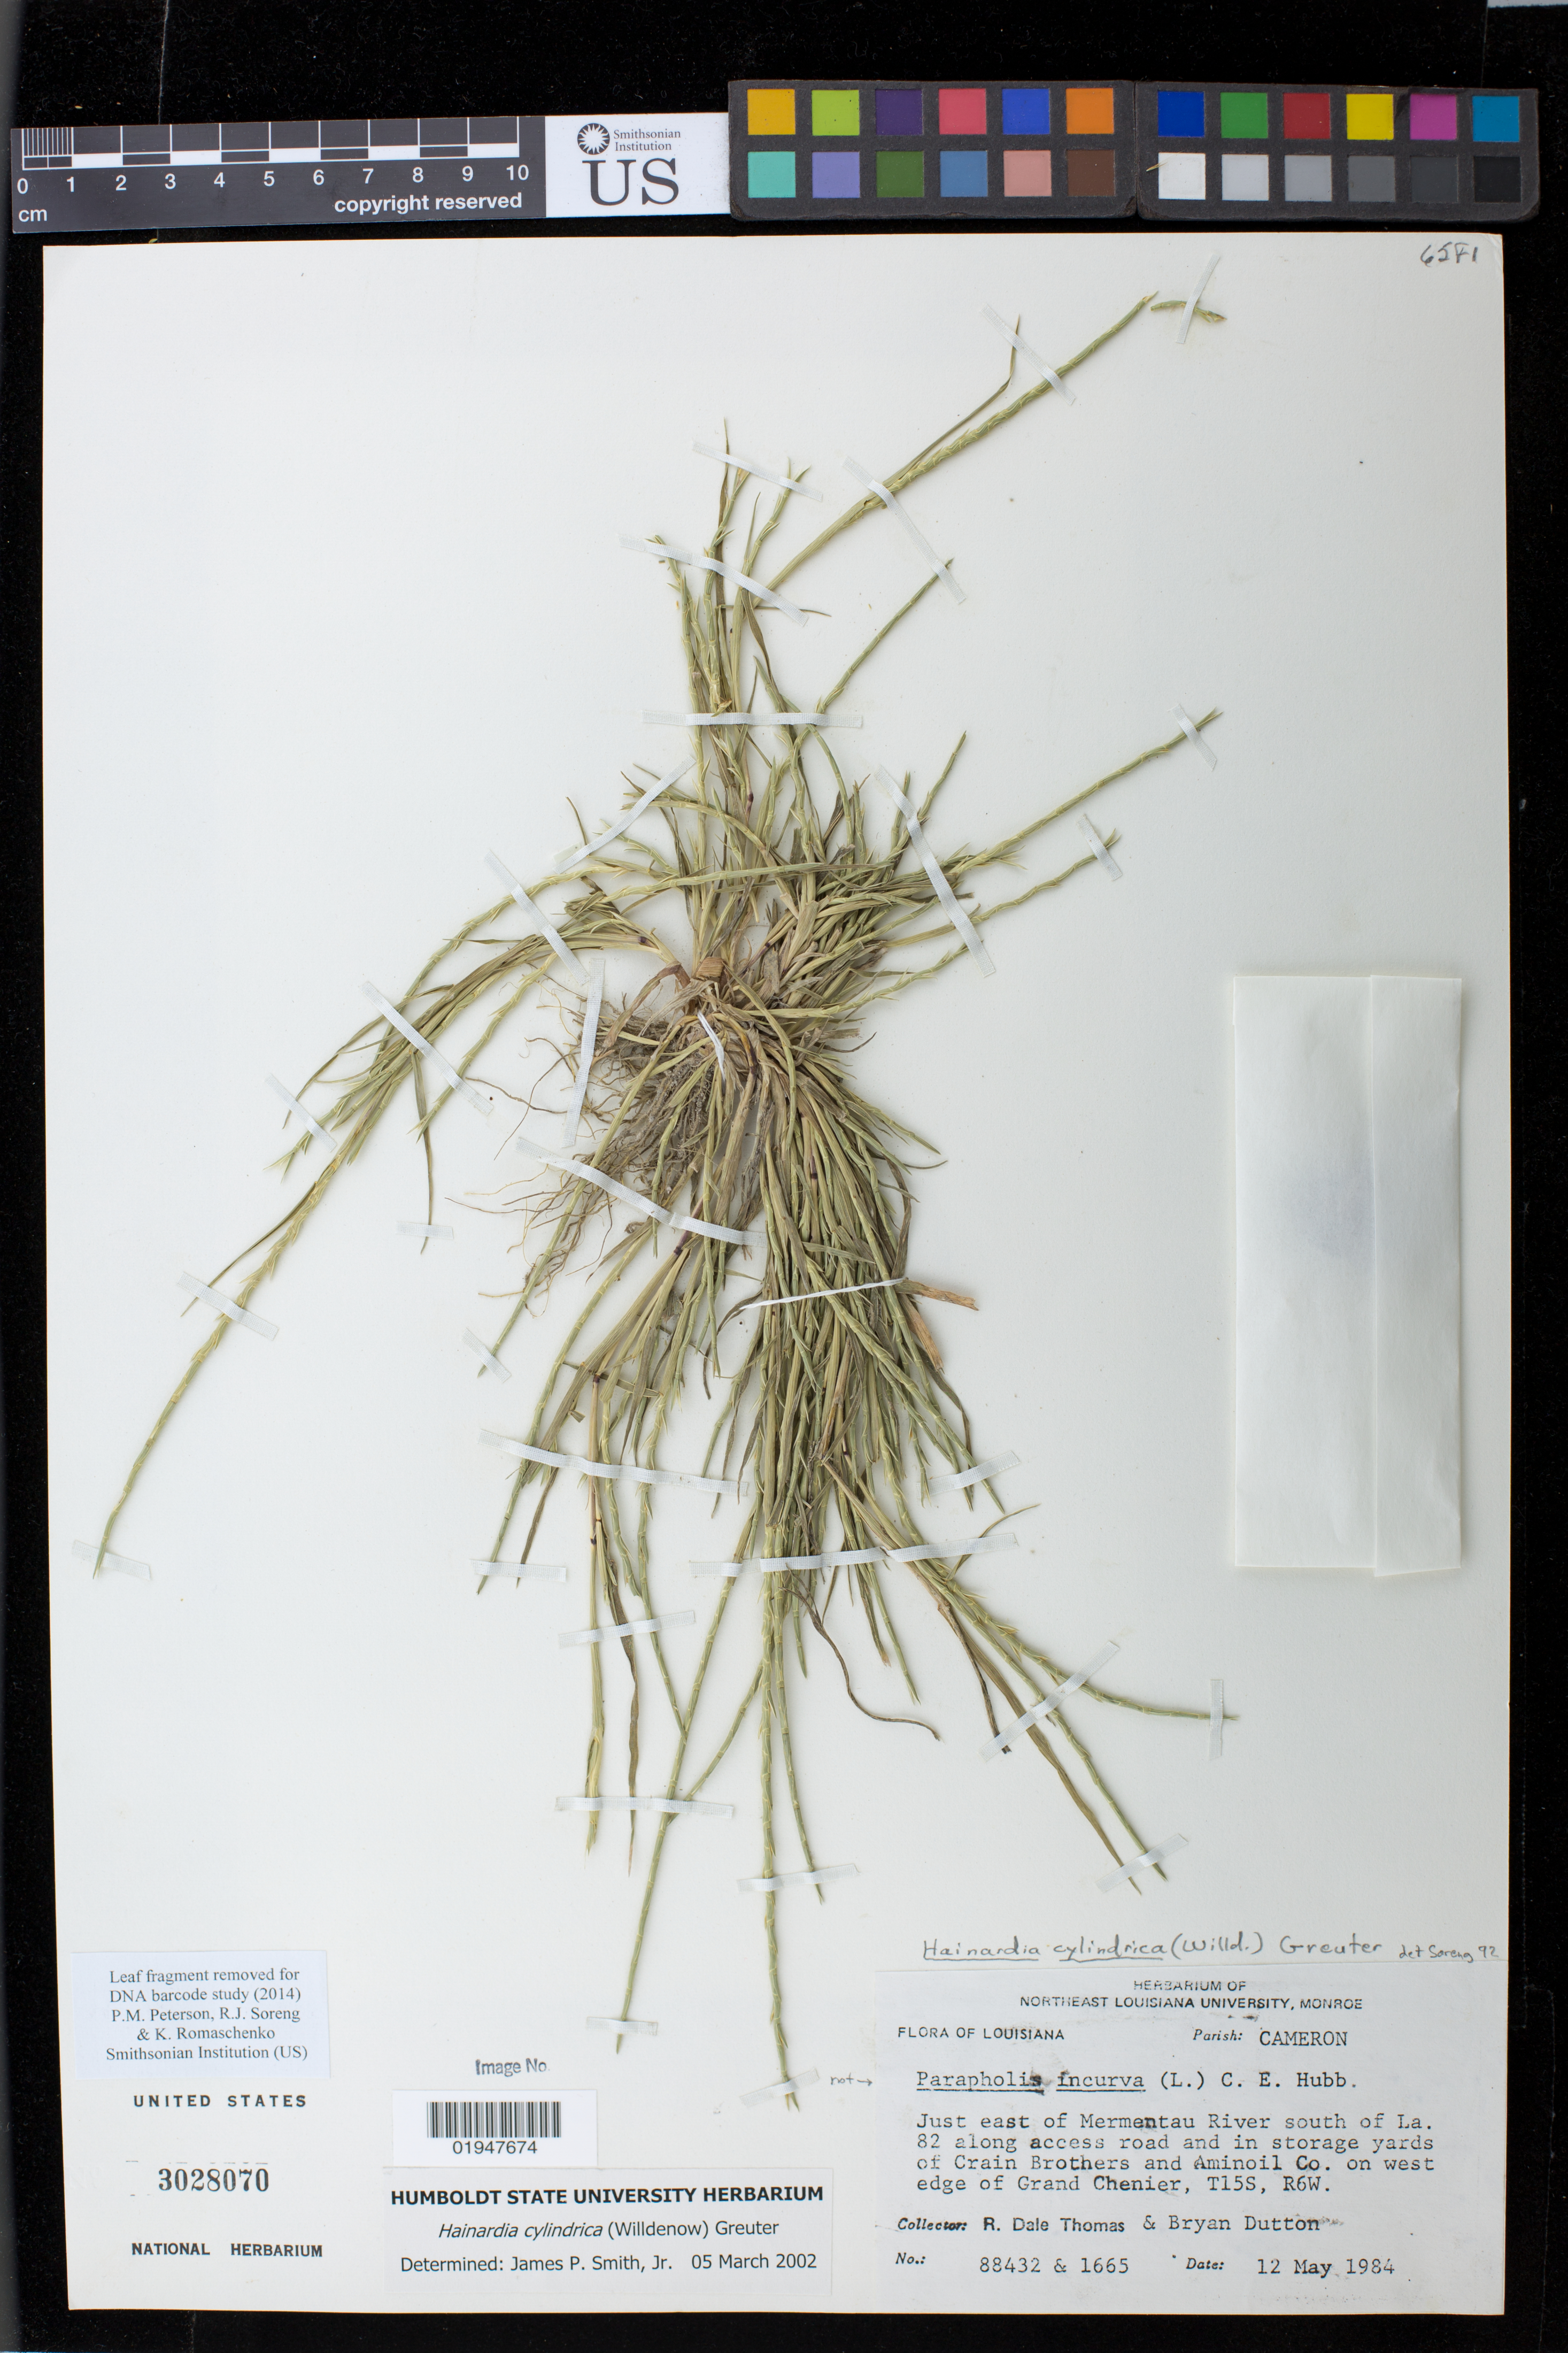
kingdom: Plantae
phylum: Tracheophyta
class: Liliopsida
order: Poales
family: Poaceae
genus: Hainardia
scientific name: Hainardia cylindrica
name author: (Willd.) Greuter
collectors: R. Thomas & B. Dutton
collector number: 88432 & 1665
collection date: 1984-05-12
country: United States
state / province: Louisiana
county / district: Cameron Parish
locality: Just east of Mermentau River south of La. 82 along access road and in storage yards of Crain Brothers and Aminoil Co. on west edge of Grand Chenier, T15S, R6W.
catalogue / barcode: US 3028070